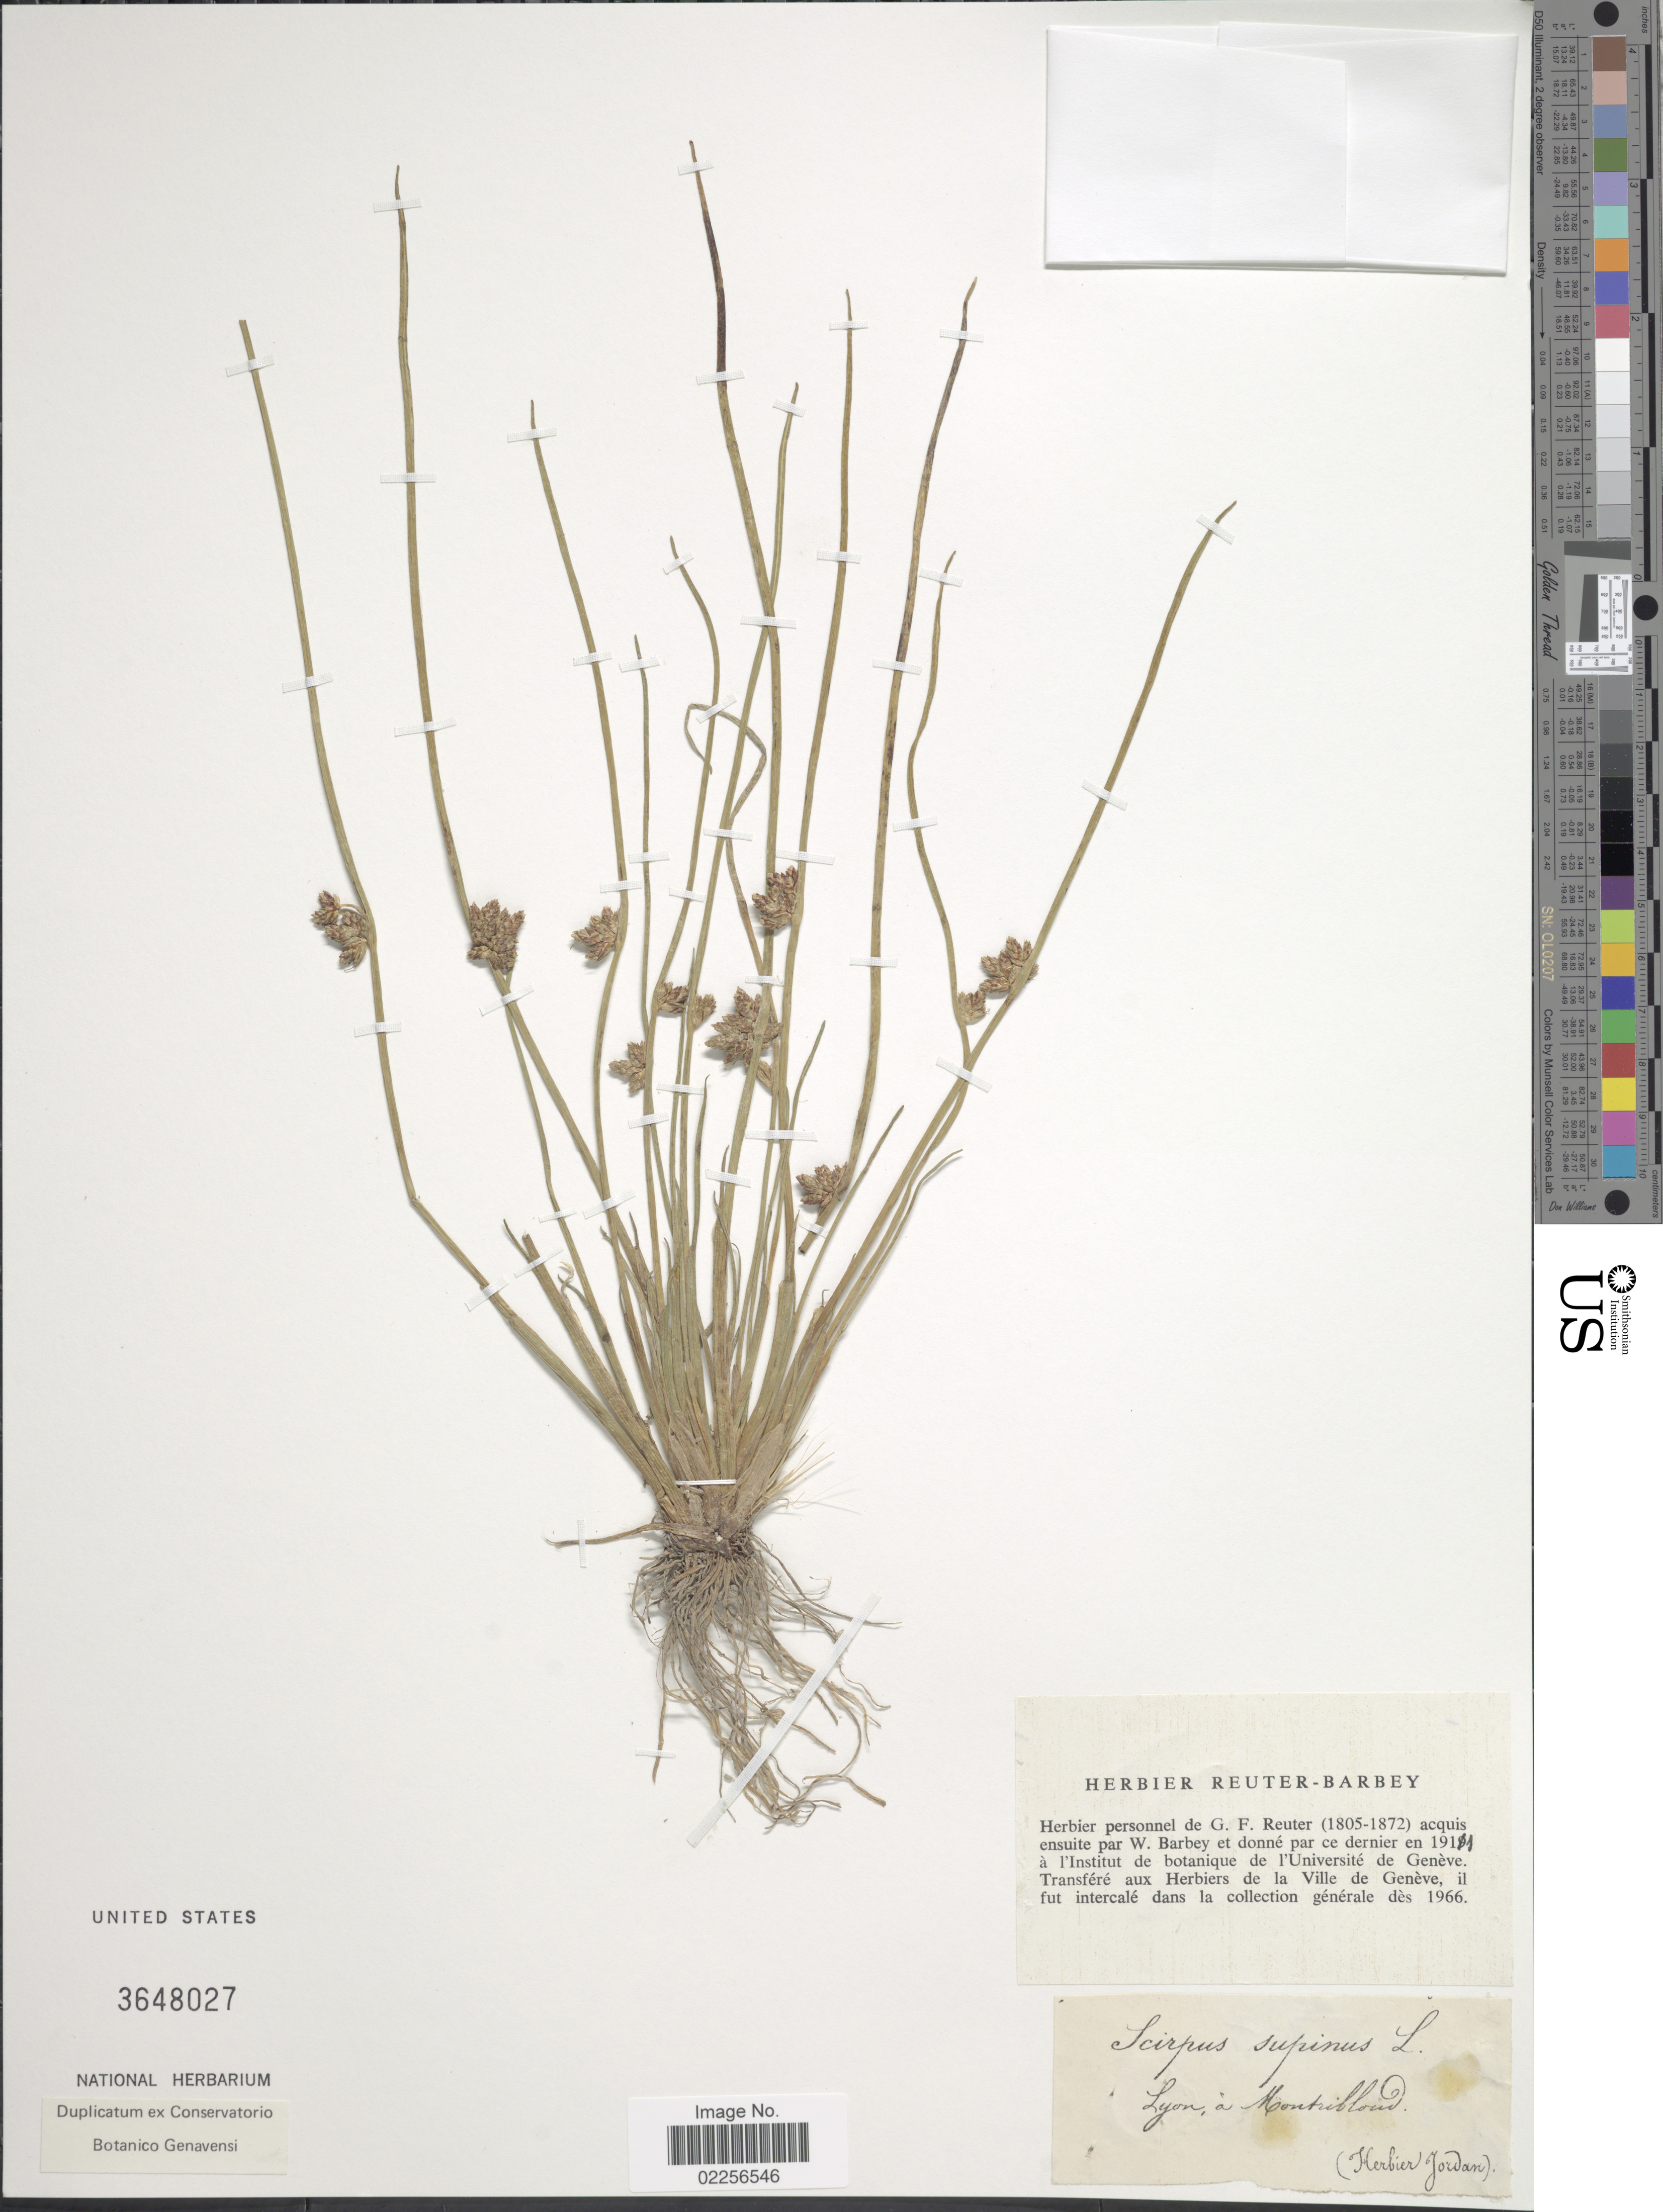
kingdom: Plantae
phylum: Tracheophyta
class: Liliopsida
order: Poales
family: Cyperaceae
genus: Schoenoplectus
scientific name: Schoenoplectus supinus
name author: (L.) Palla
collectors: ex herb. Jordan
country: France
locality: Lyon, a Montribloud [interpreted]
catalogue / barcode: US 3648027